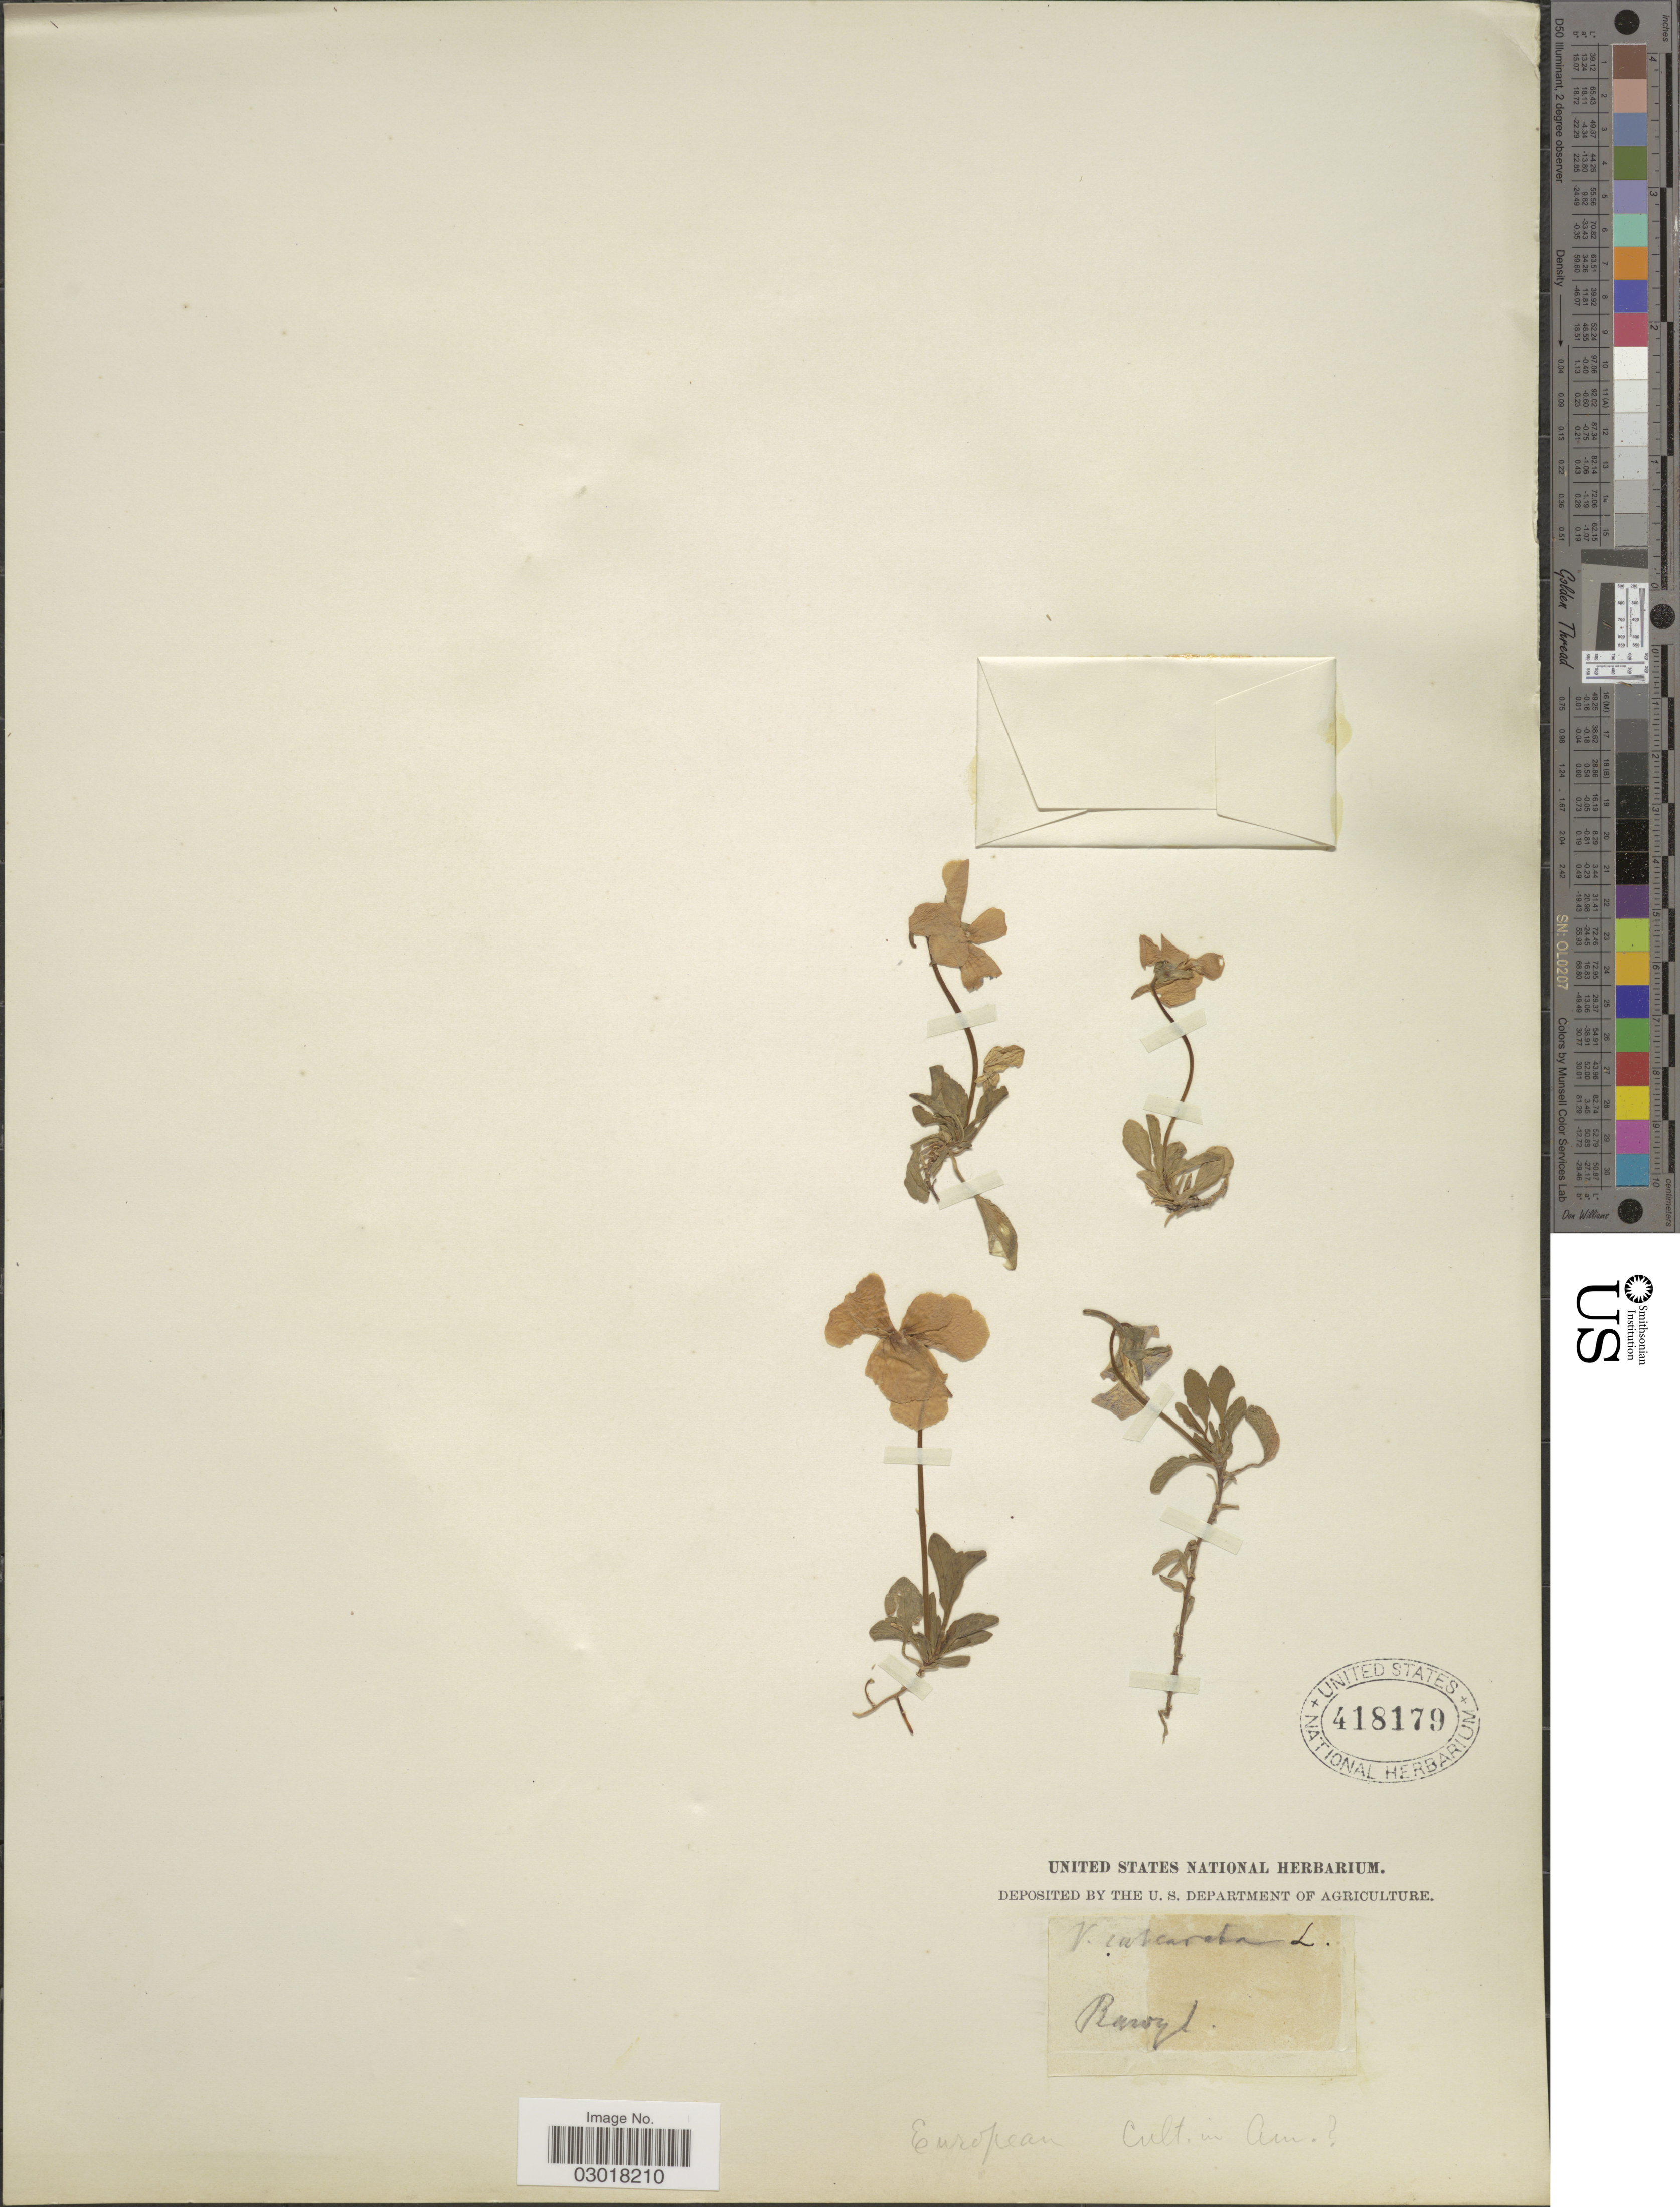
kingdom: Plantae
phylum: Tracheophyta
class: Magnoliopsida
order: Malpighiales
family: Violaceae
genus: Viola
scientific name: Viola calcarata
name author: L.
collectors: ex herb. United States National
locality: Cult in Am.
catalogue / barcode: US 418179